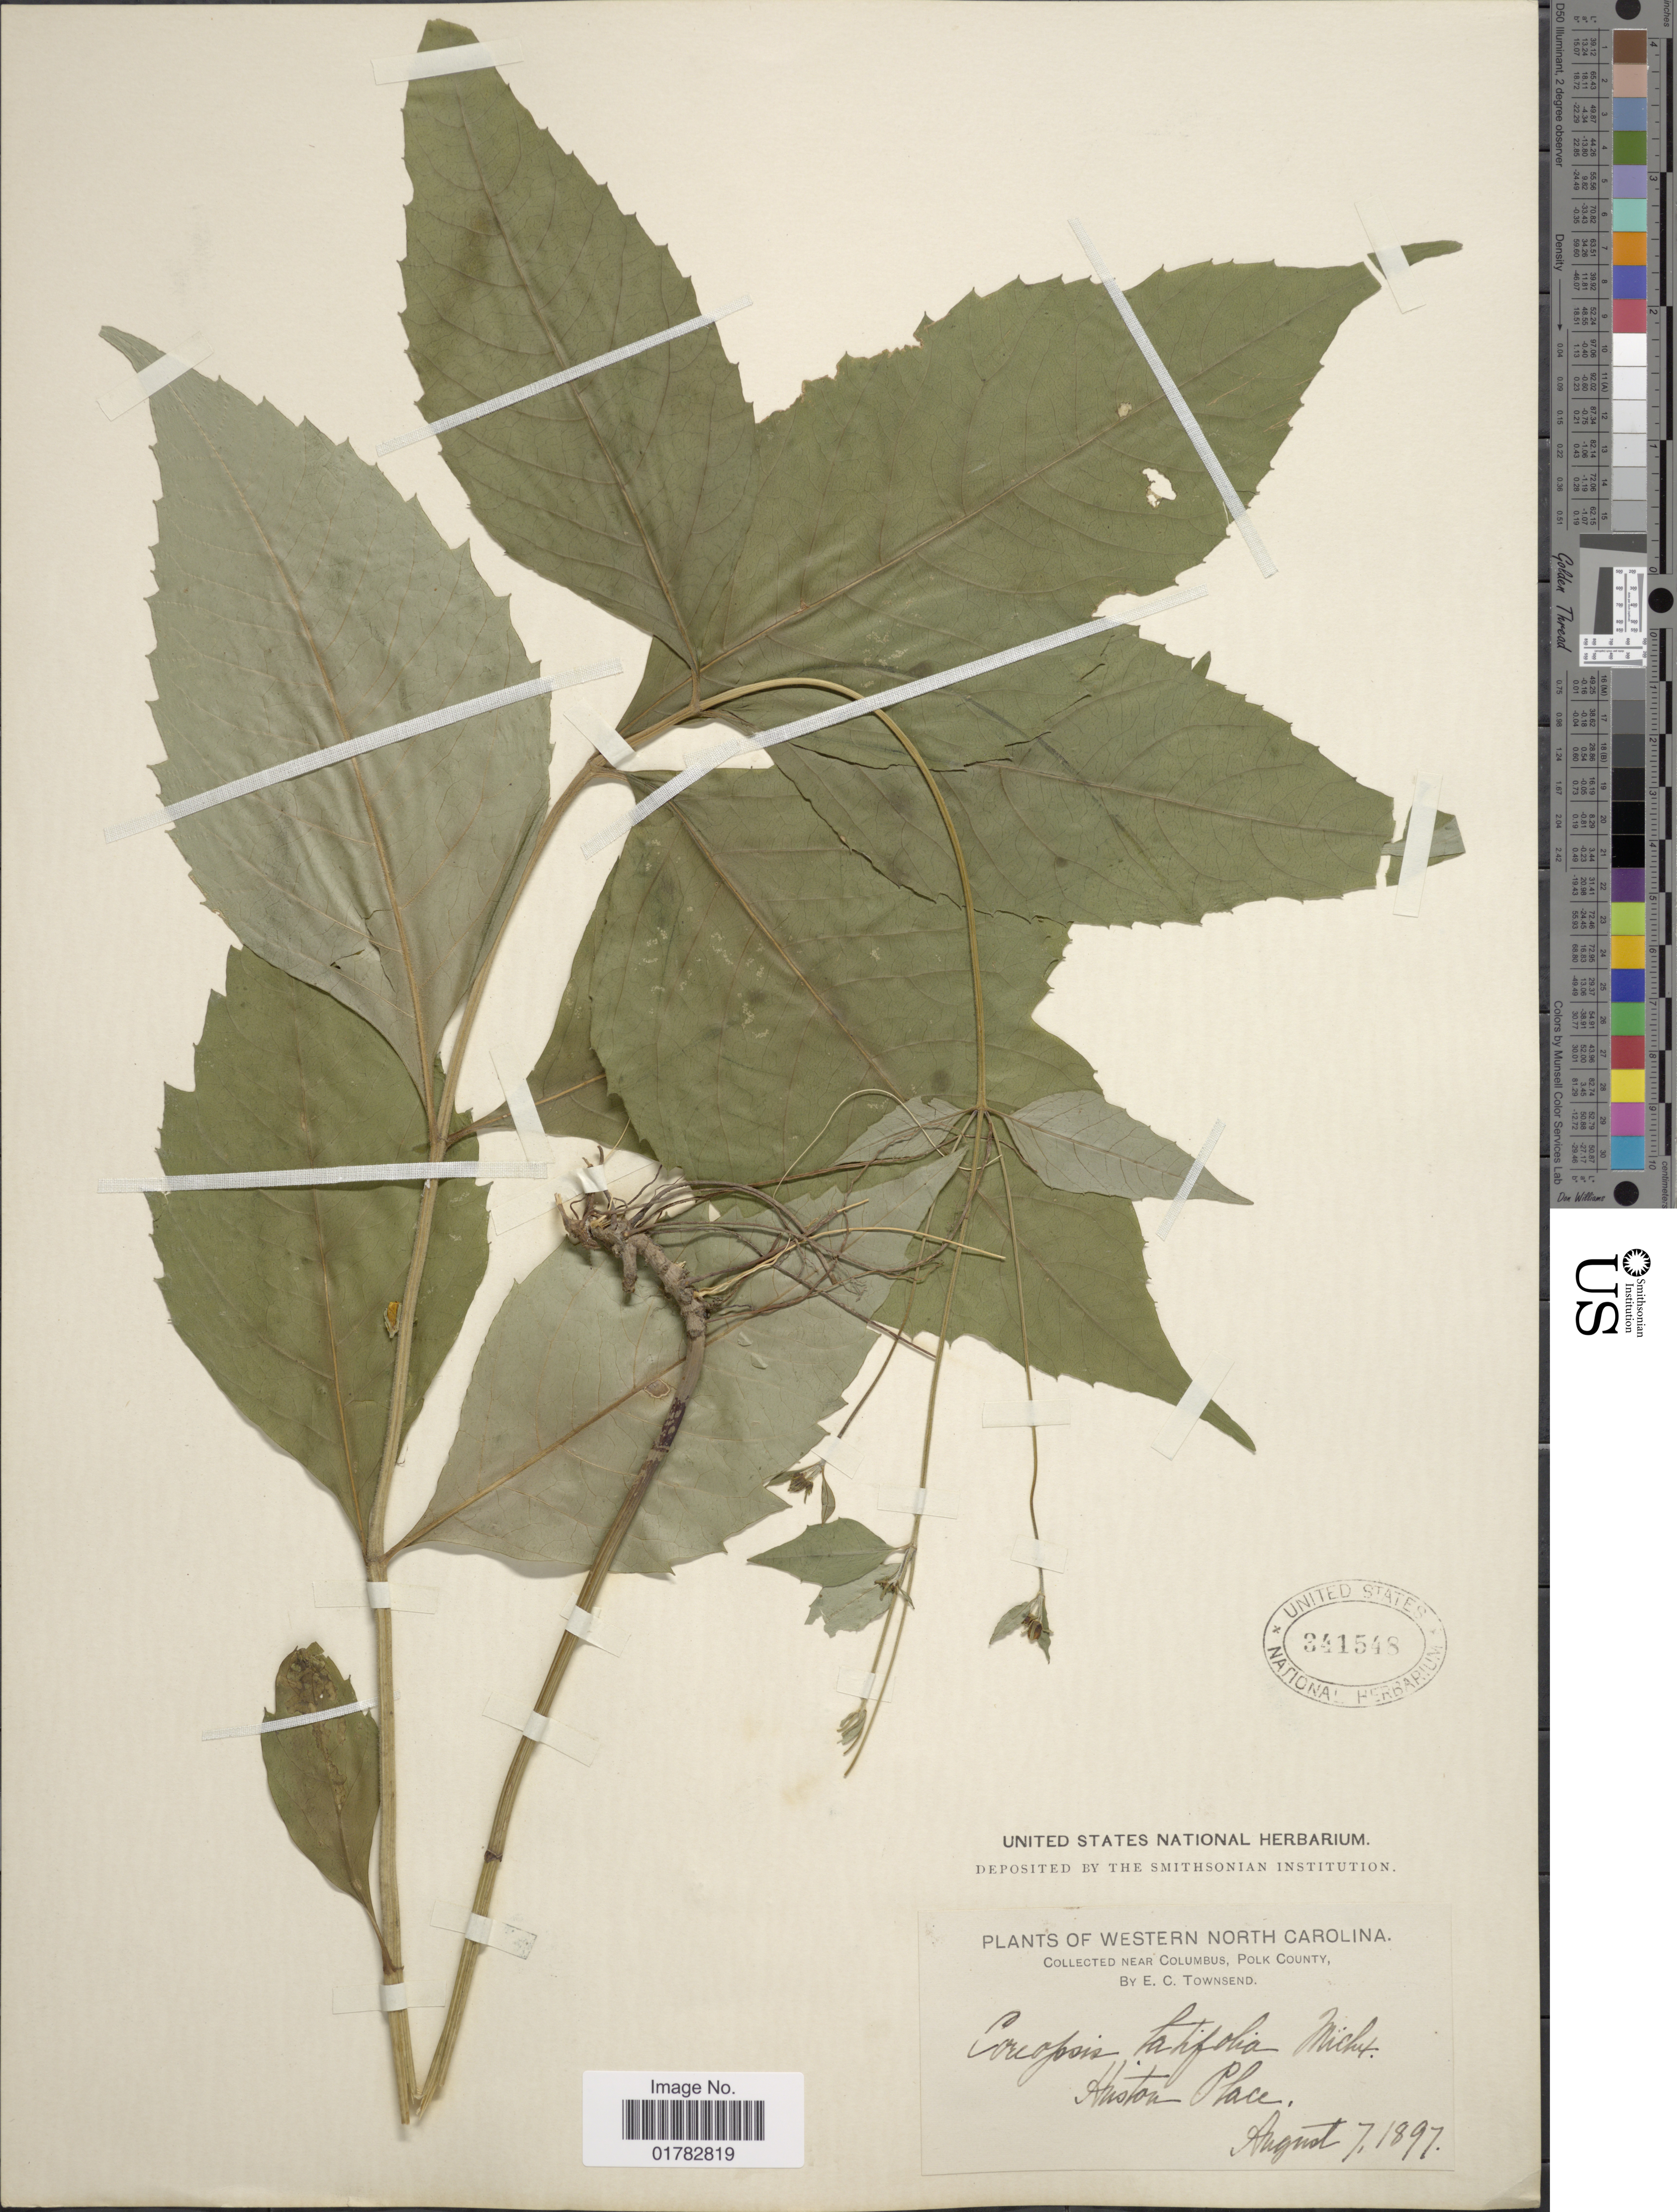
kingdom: Plantae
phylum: Tracheophyta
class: Magnoliopsida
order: Asterales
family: Asteraceae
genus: Coreopsis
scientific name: Coreopsis latifolia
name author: Michx.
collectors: E. C. Townsend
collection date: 1897-08-07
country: United States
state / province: North Carolina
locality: Near Columbus, Polk County, Huston Place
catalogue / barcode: US 341548